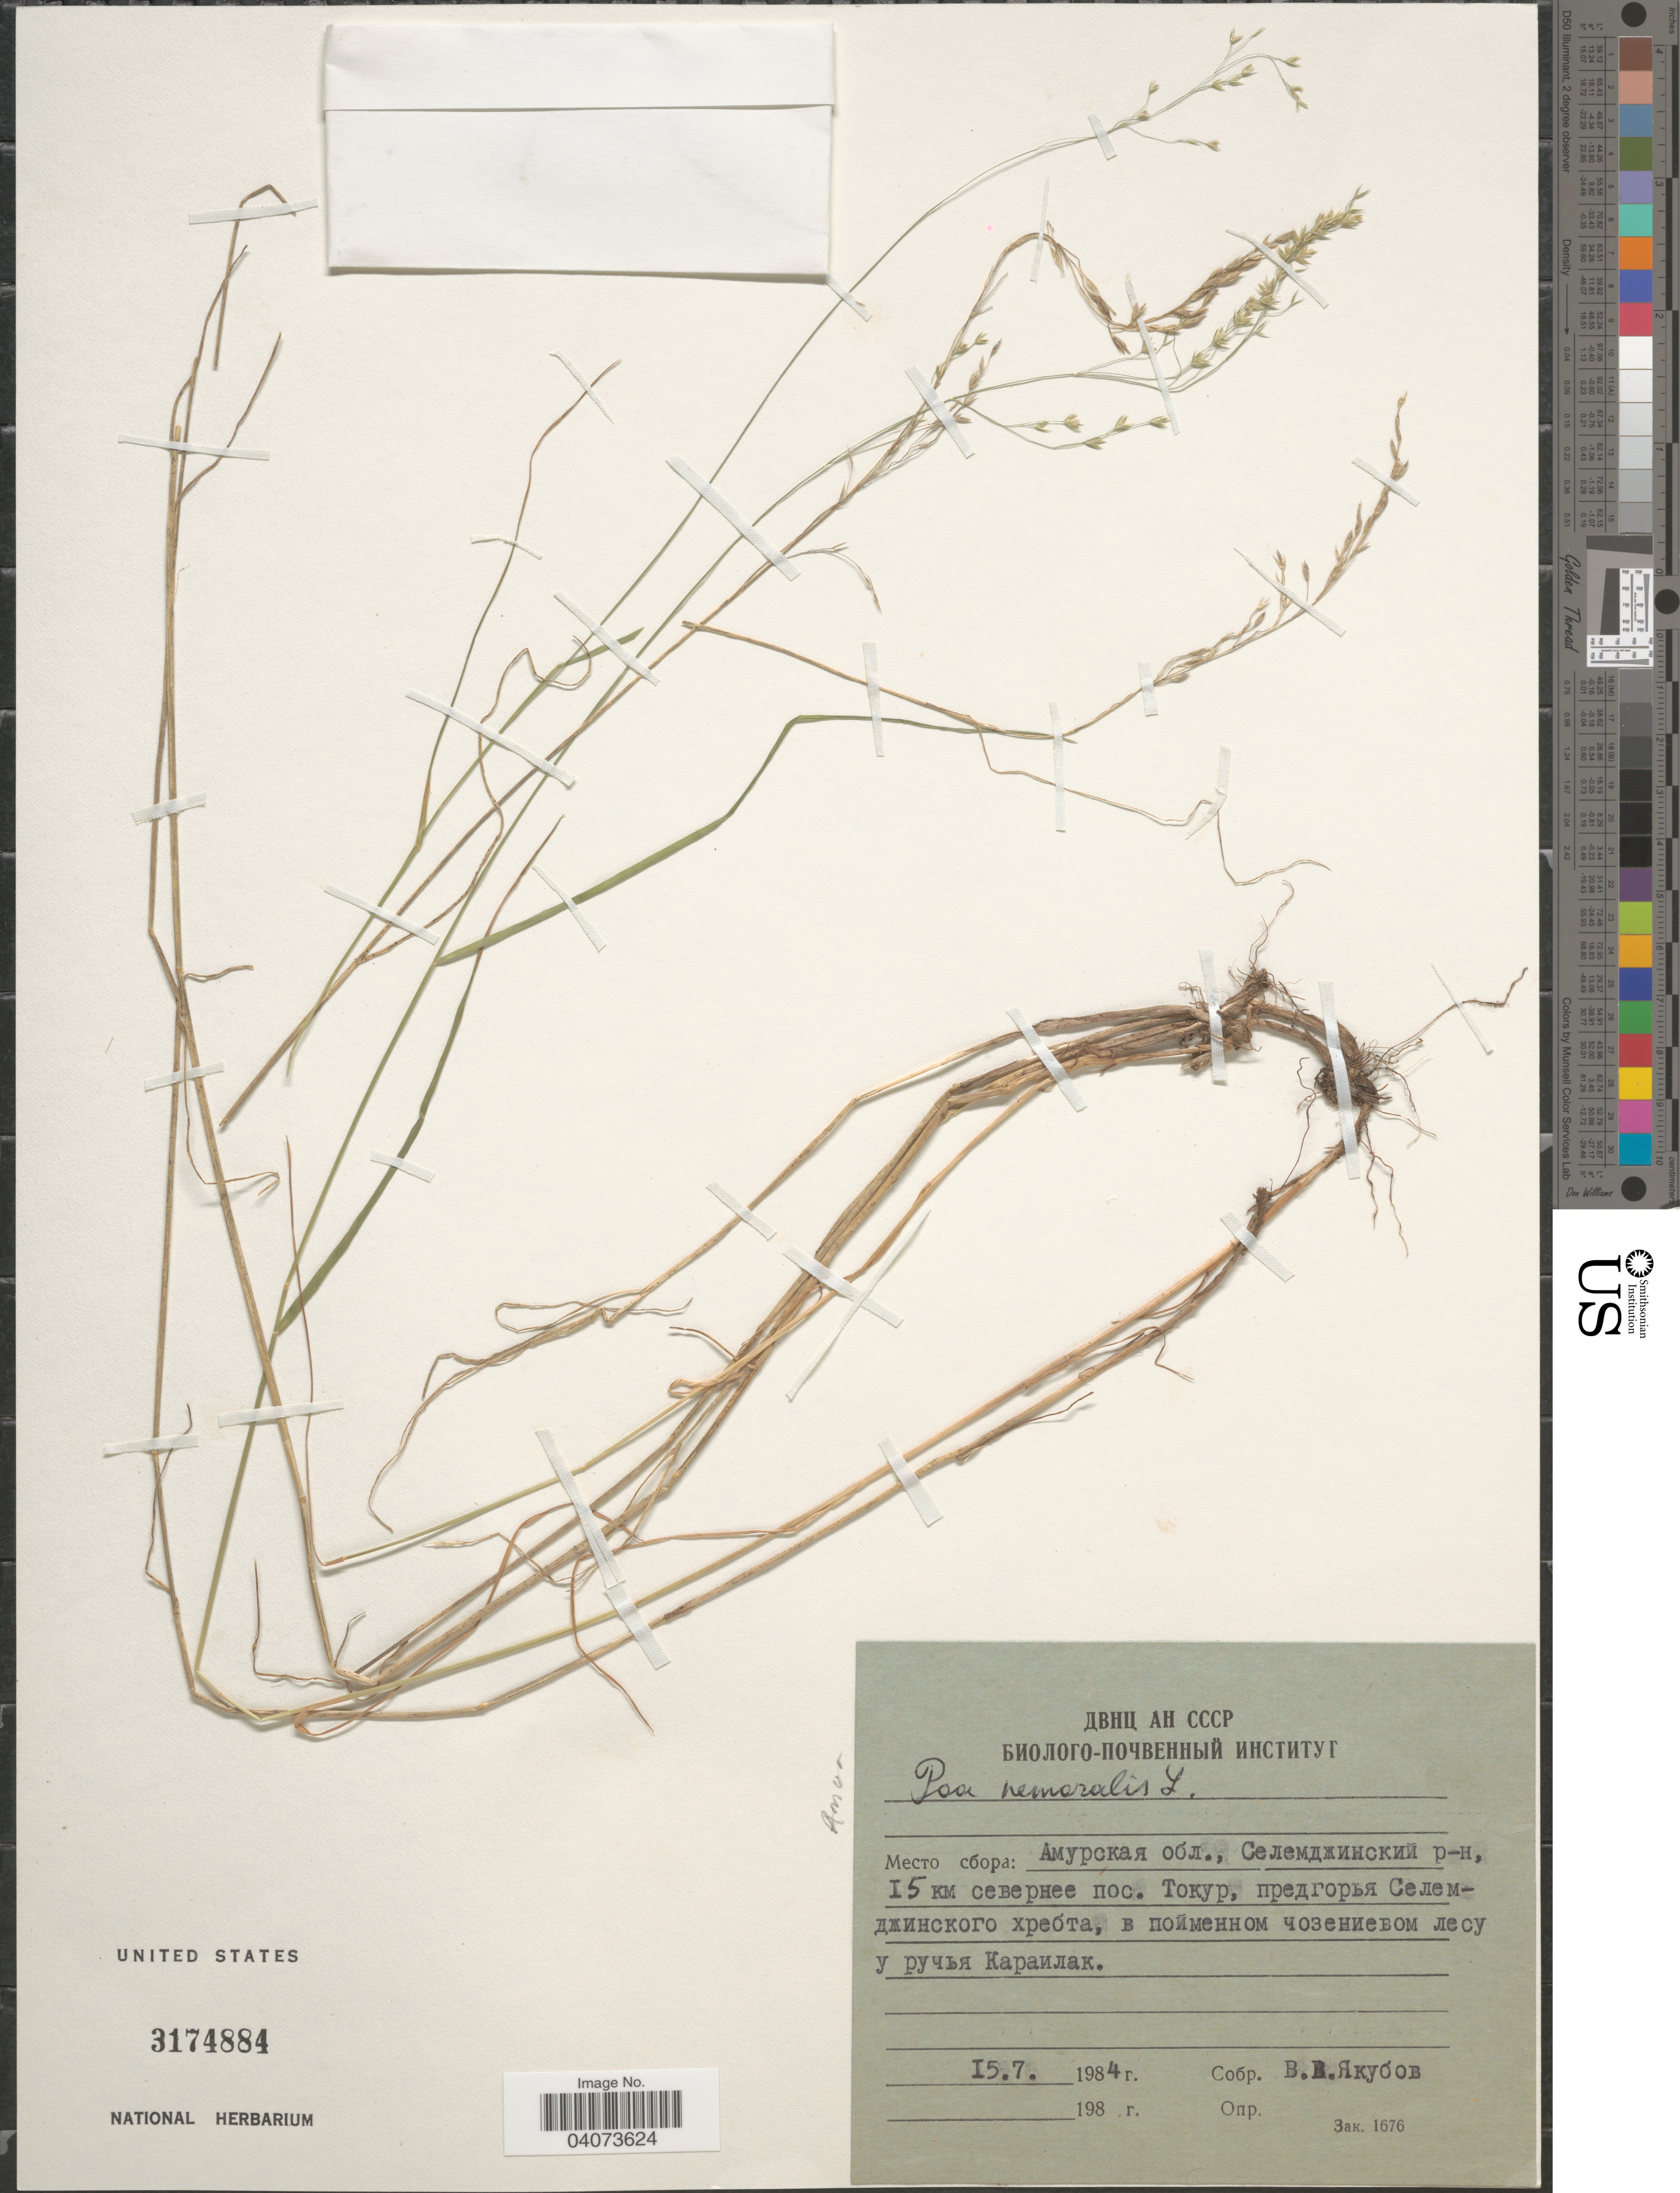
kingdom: Plantae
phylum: Tracheophyta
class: Liliopsida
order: Poales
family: Poaceae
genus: Poa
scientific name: Poa nemoralis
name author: L.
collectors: V. Yakubov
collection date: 1984-07-15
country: Russian Federation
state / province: Amur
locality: District Selemdzhinskiy, 15 km N of village Tokur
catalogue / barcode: US 3174884